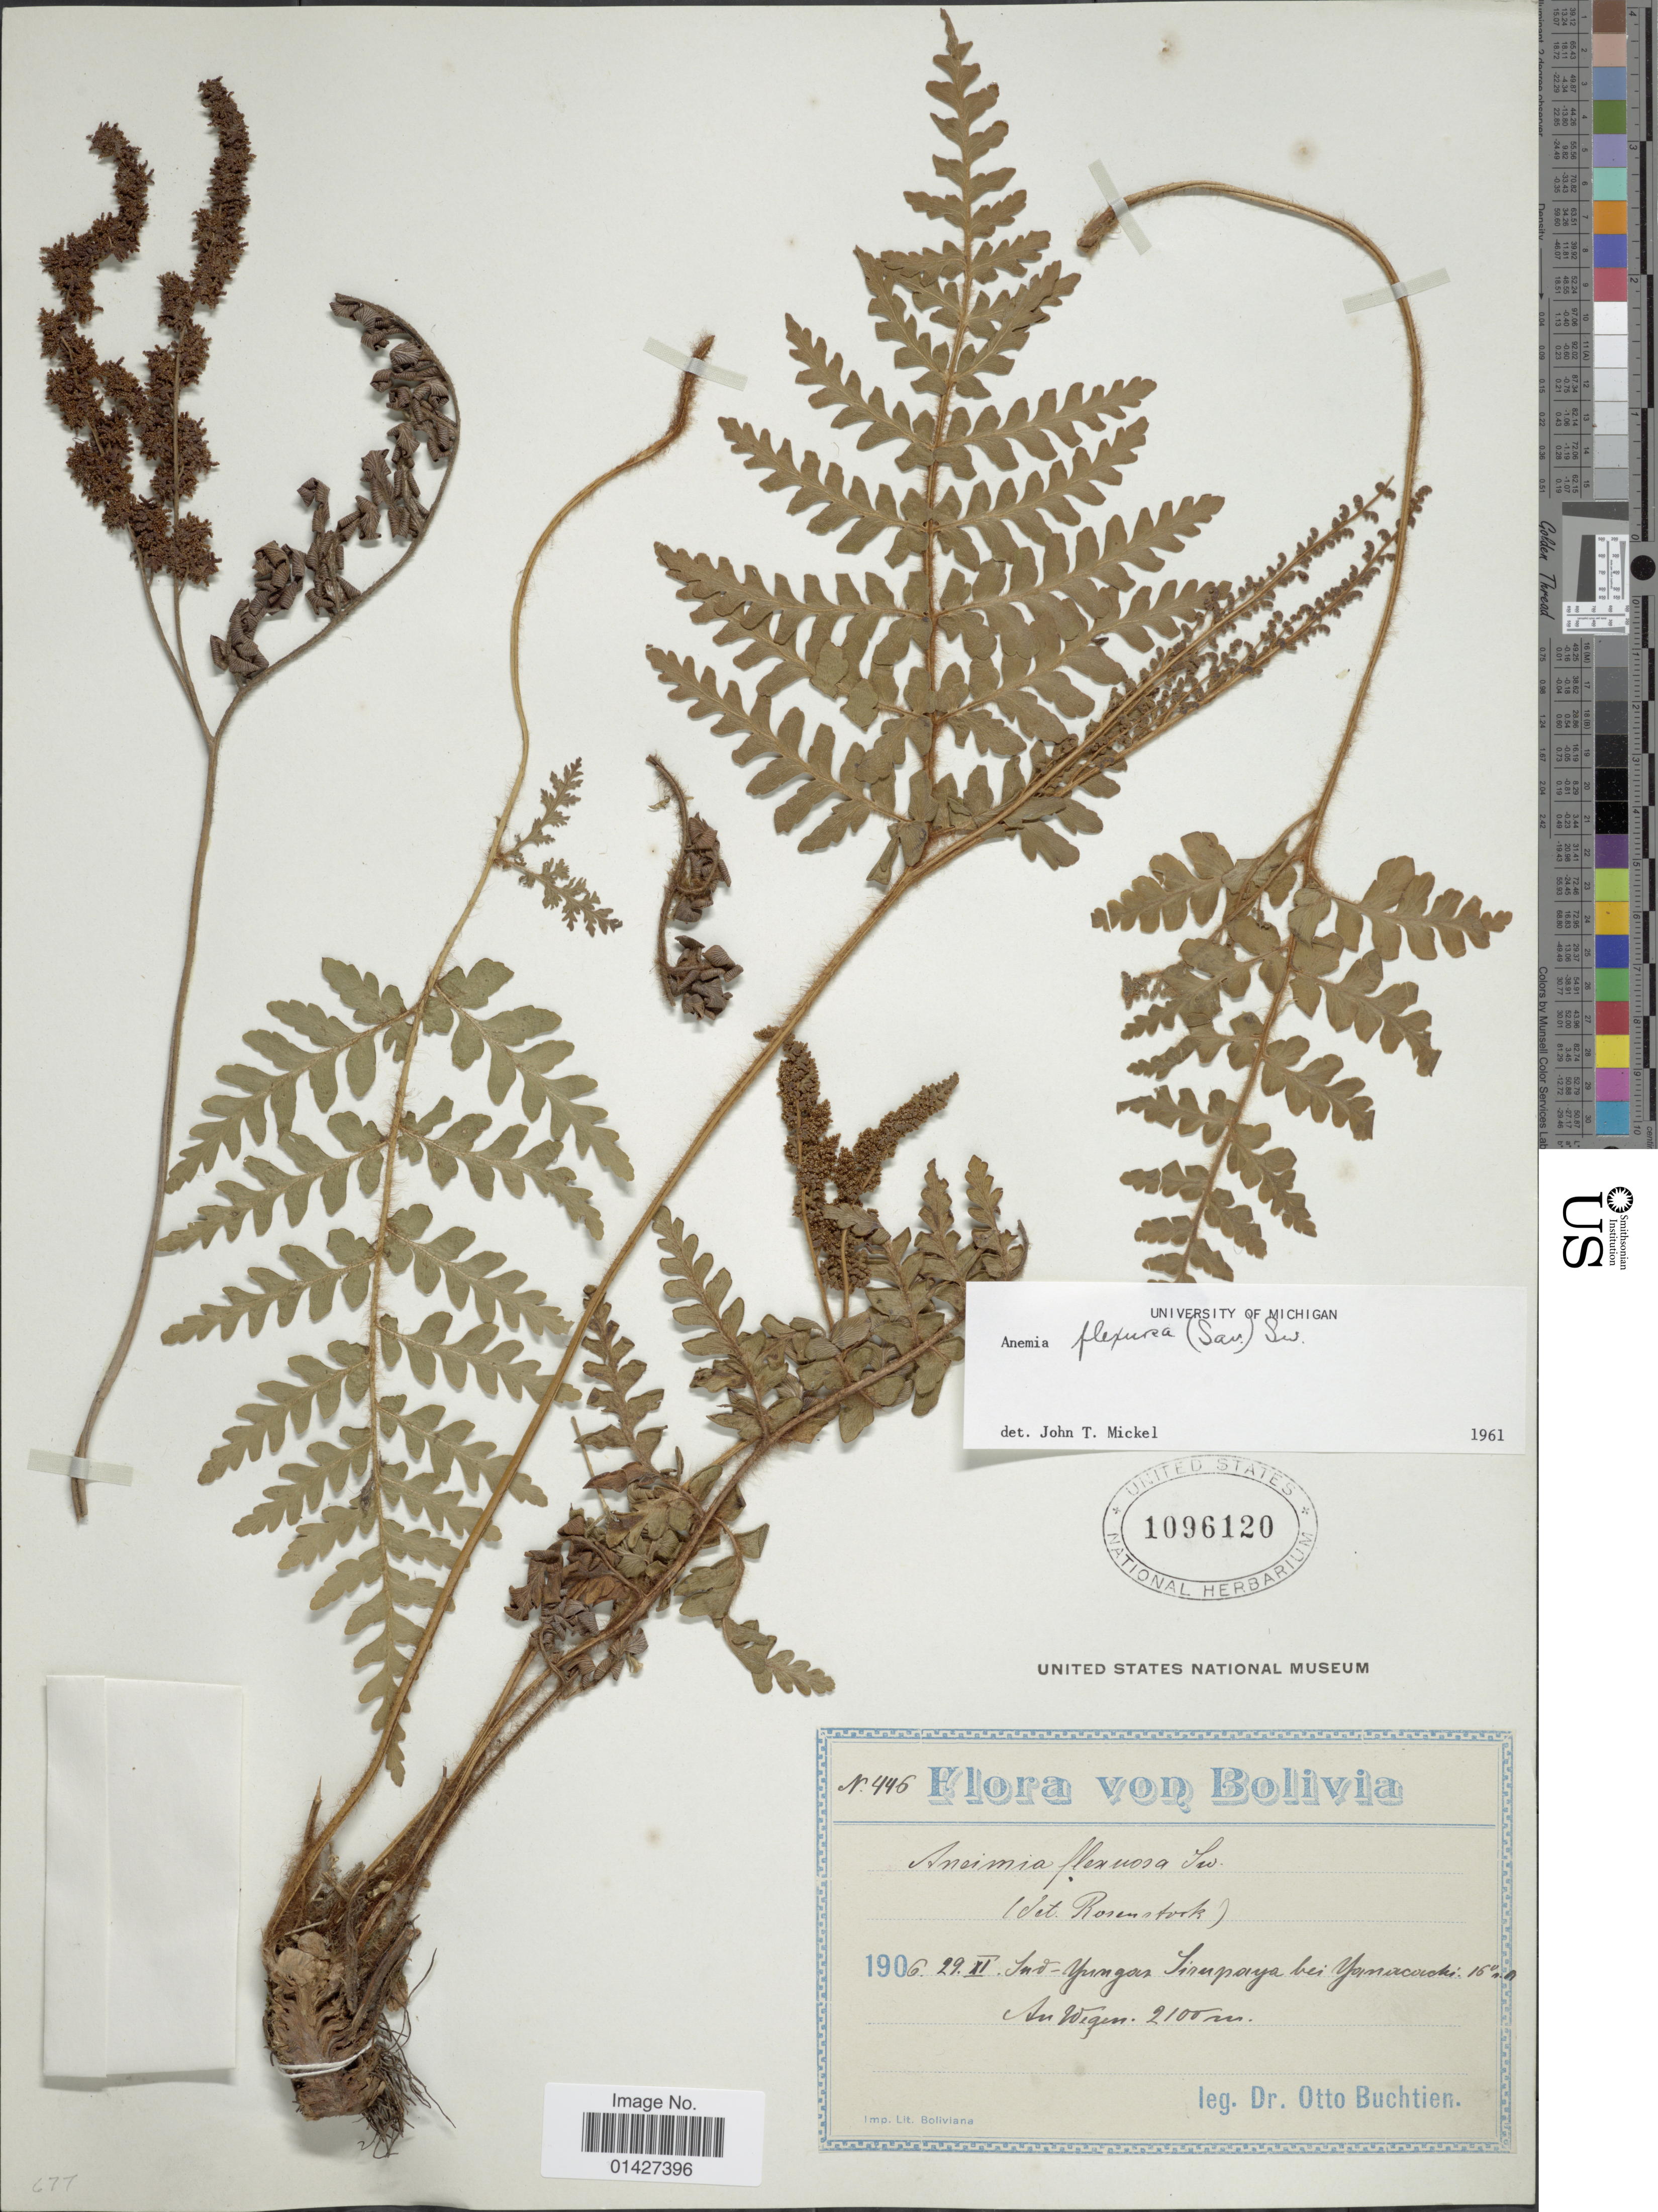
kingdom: Plantae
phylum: Tracheophyta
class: Polypodiopsida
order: Schizaeales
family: Anemiaceae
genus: Anemia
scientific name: Anemia flexuosa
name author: (Savigny) Sw.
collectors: O. Buchtien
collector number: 446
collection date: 1906-11-29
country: Bolivia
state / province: La Paz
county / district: Sud Yungas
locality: Sirupaya bei Yanacachi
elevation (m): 2100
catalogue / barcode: US 1096120